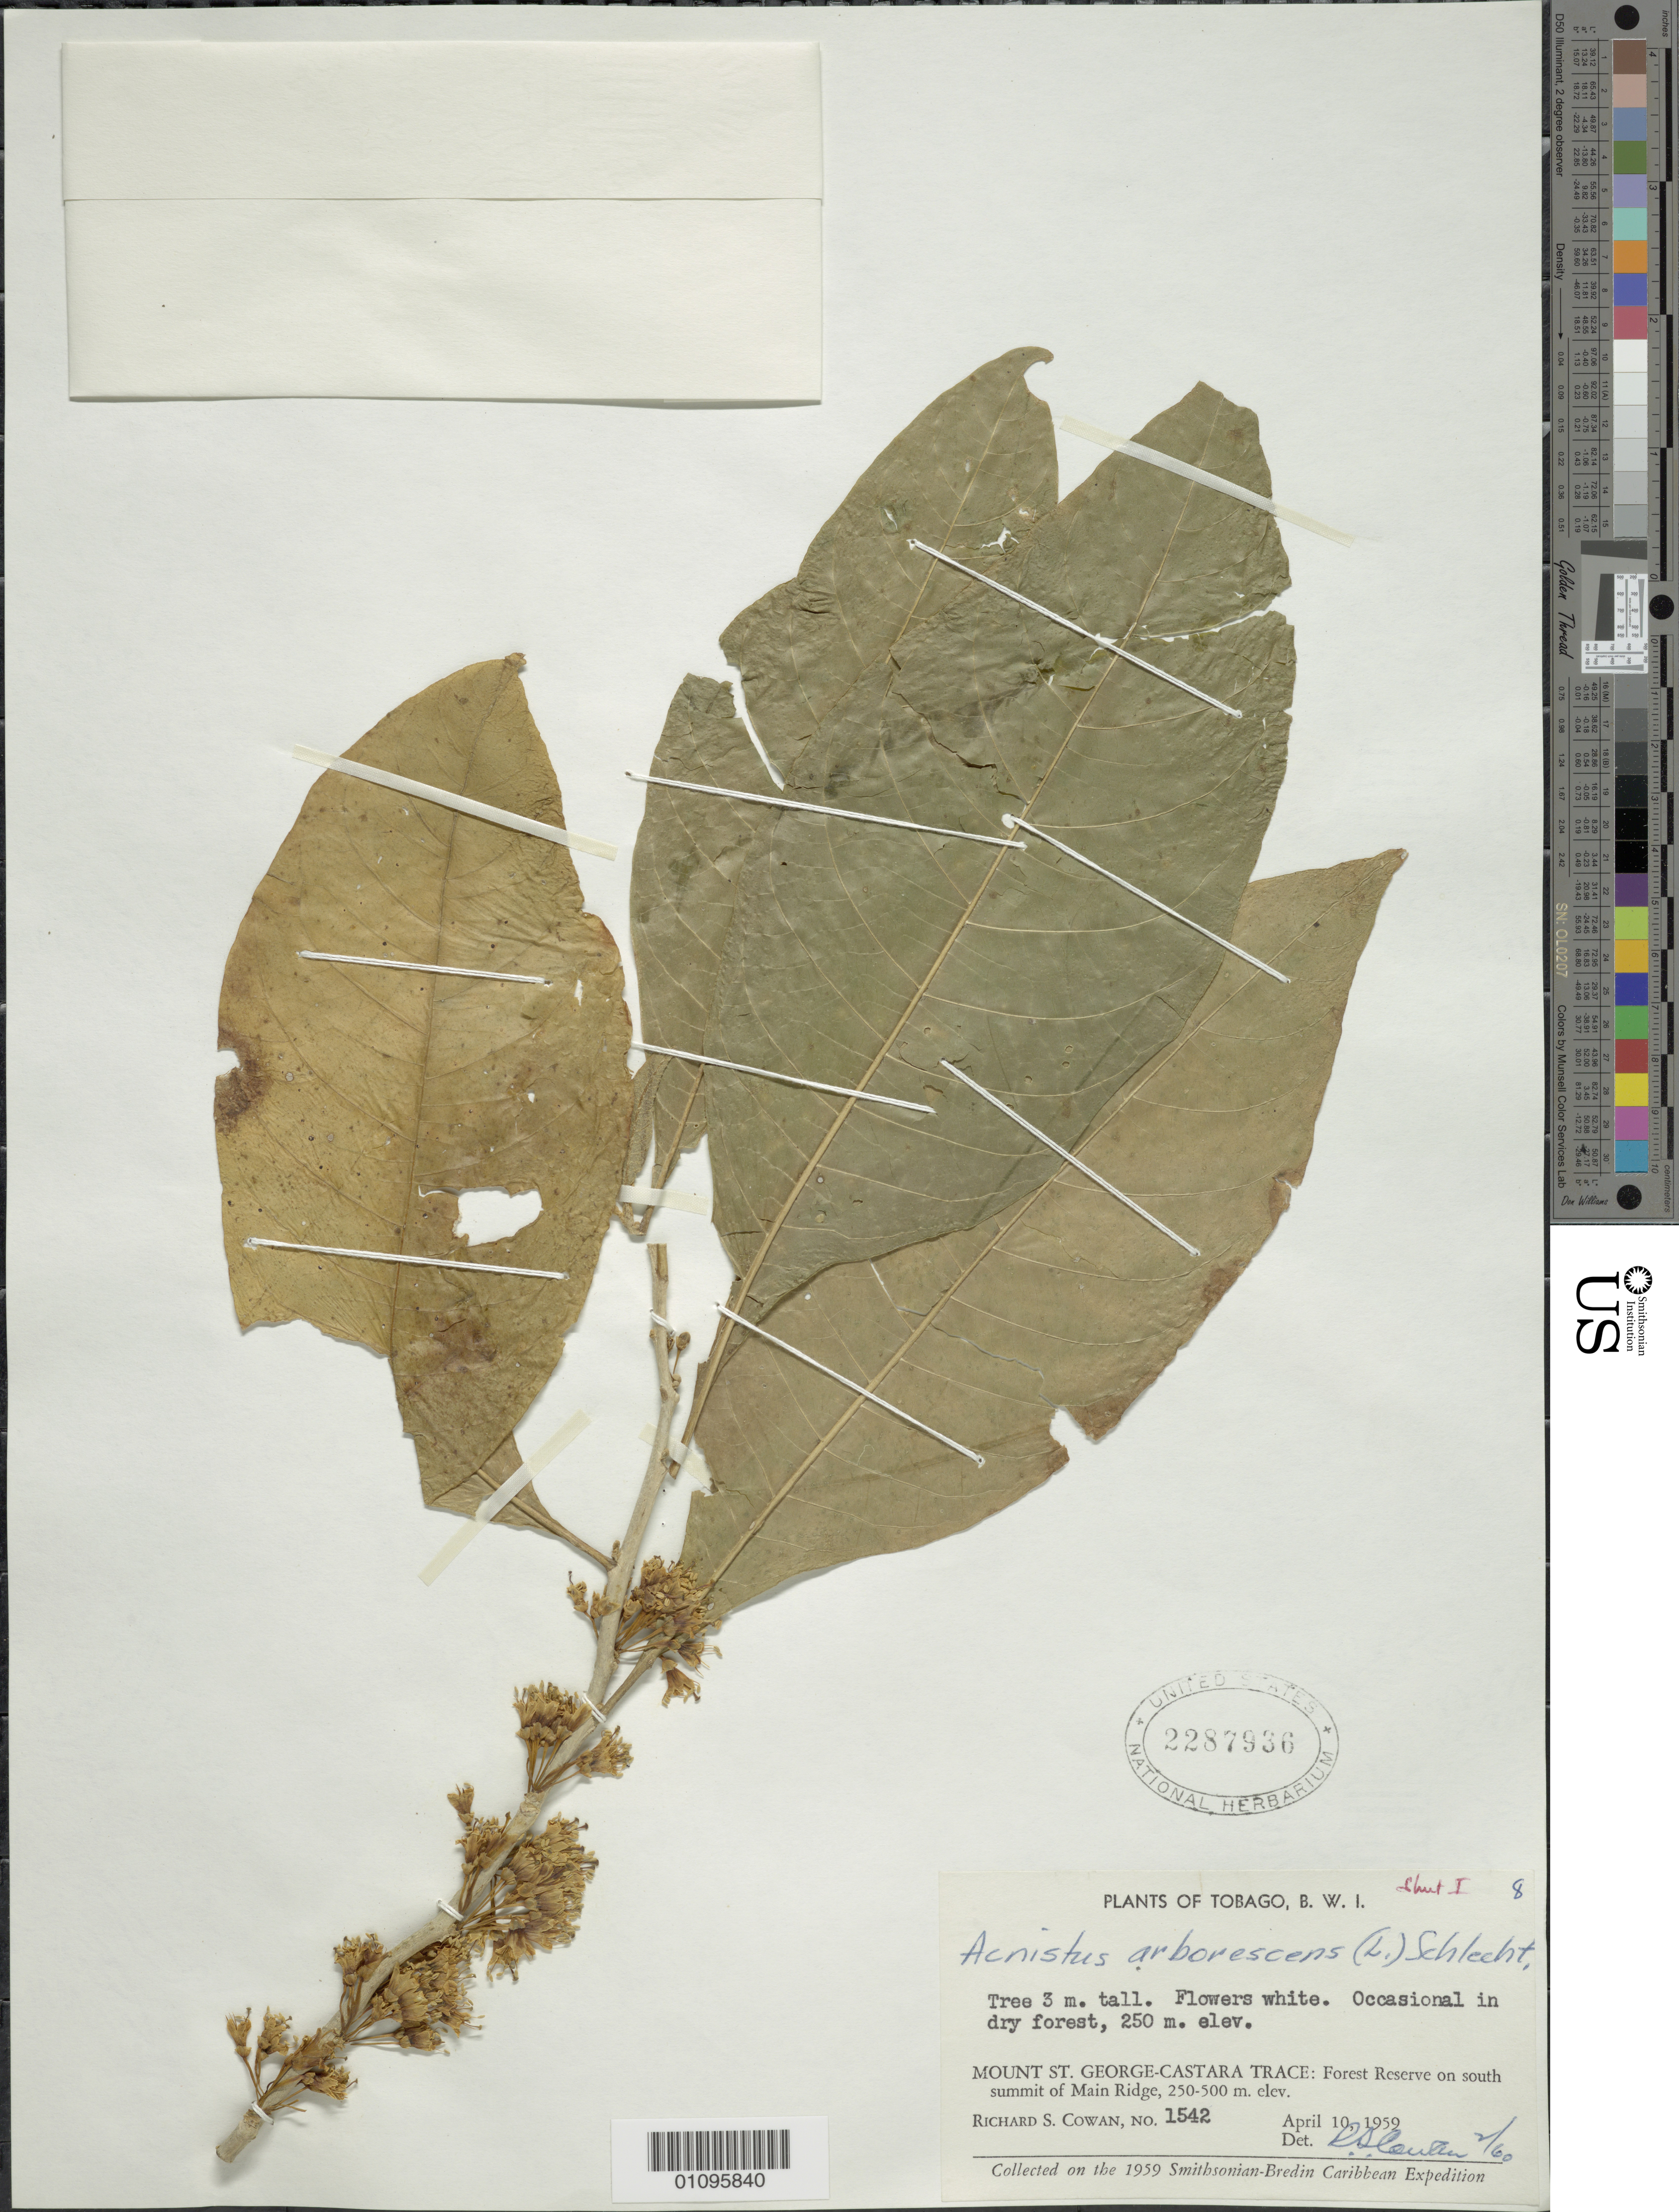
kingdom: Plantae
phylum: Tracheophyta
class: Magnoliopsida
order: Solanales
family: Solanaceae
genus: Acnistus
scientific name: Acnistus arborescens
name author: (L.) Schltdl.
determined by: Cowan, R. S.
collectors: R. S. Cowan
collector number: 1542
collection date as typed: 10 Apr 1959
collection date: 1959-04-10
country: Trinidad and Tobago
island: Tobago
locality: Mount St. George, Castara Trace, Forest Reserve on S summit of Main Ridge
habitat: Occasional in dry forest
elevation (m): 250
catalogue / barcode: US 2287936